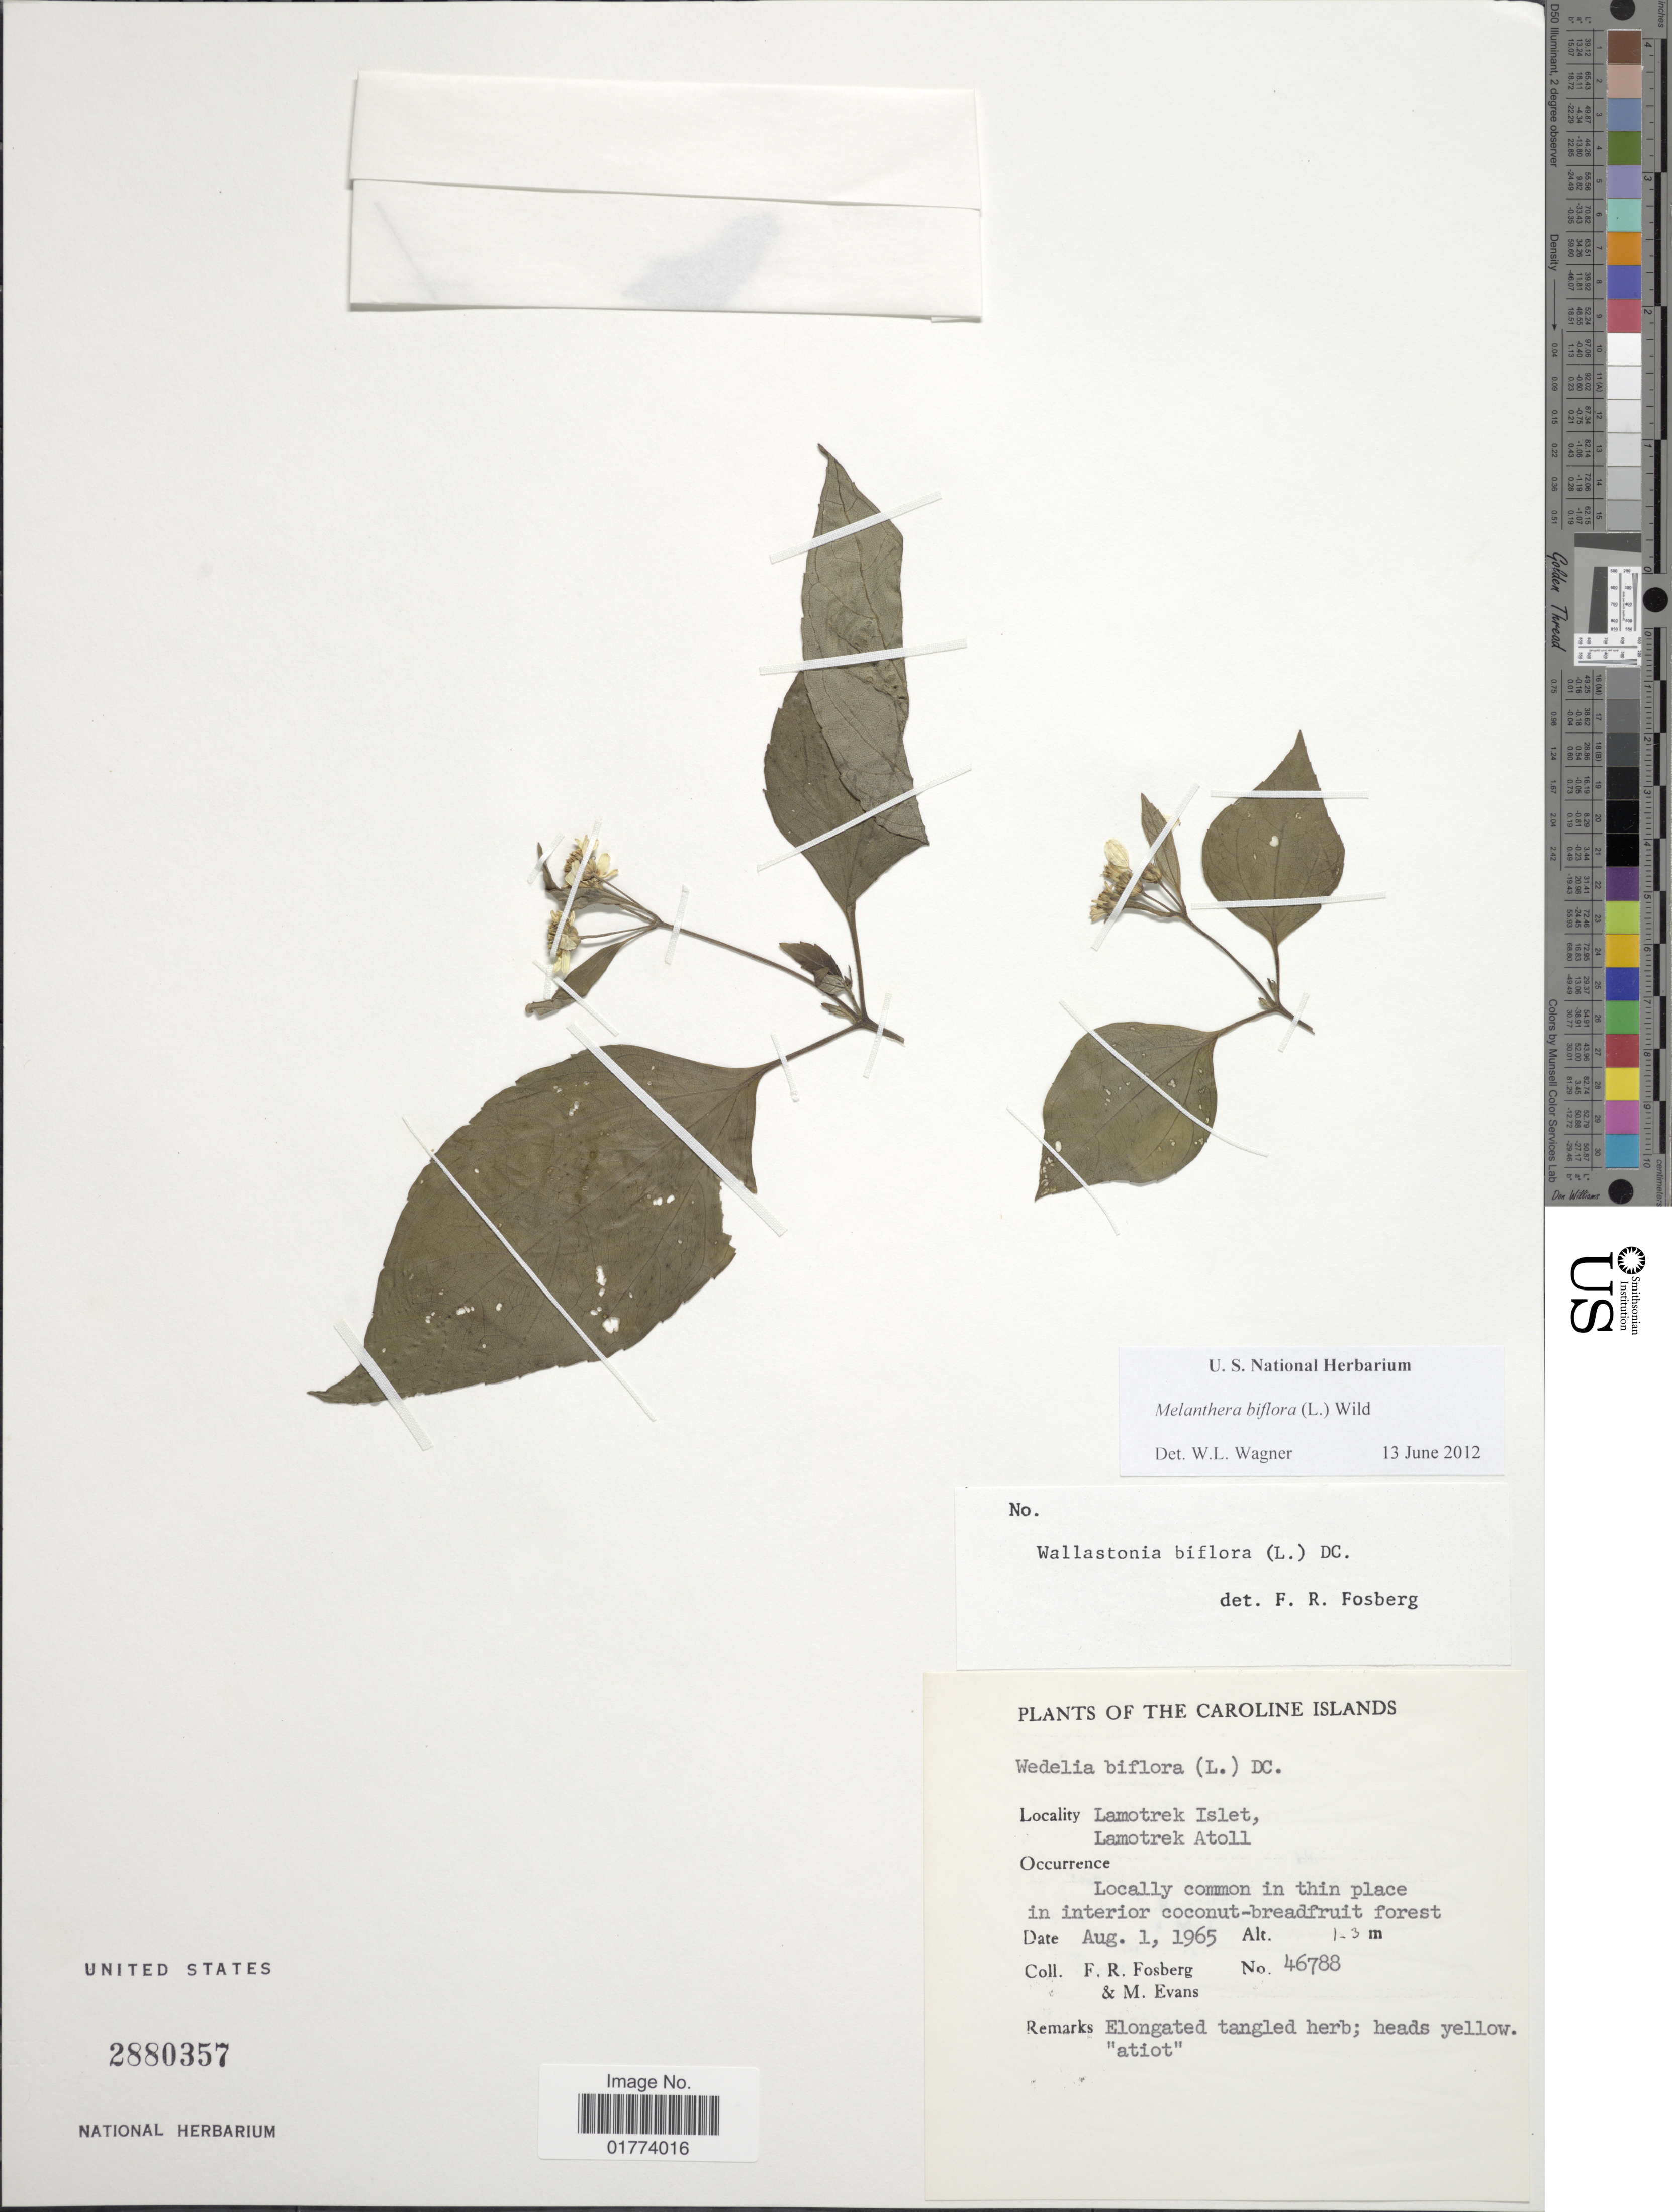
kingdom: Plantae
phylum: Tracheophyta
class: Magnoliopsida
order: Asterales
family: Asteraceae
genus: Wollastonia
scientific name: Wollastonia biflora var. biflora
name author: (L.) DC.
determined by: Wagner, W. L., (BOT), Smithsonian Institution - National Museum of Natural History (UNITED STATES)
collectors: F. R. Fosberg & M. Evans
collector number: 46788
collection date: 1965-08-01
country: Micronesia, Federated States of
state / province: Yap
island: Lamotrek Atoll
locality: Caroline Islands, Lamotrek Islet, Lamotrek Atoll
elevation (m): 1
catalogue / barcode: US 2880357